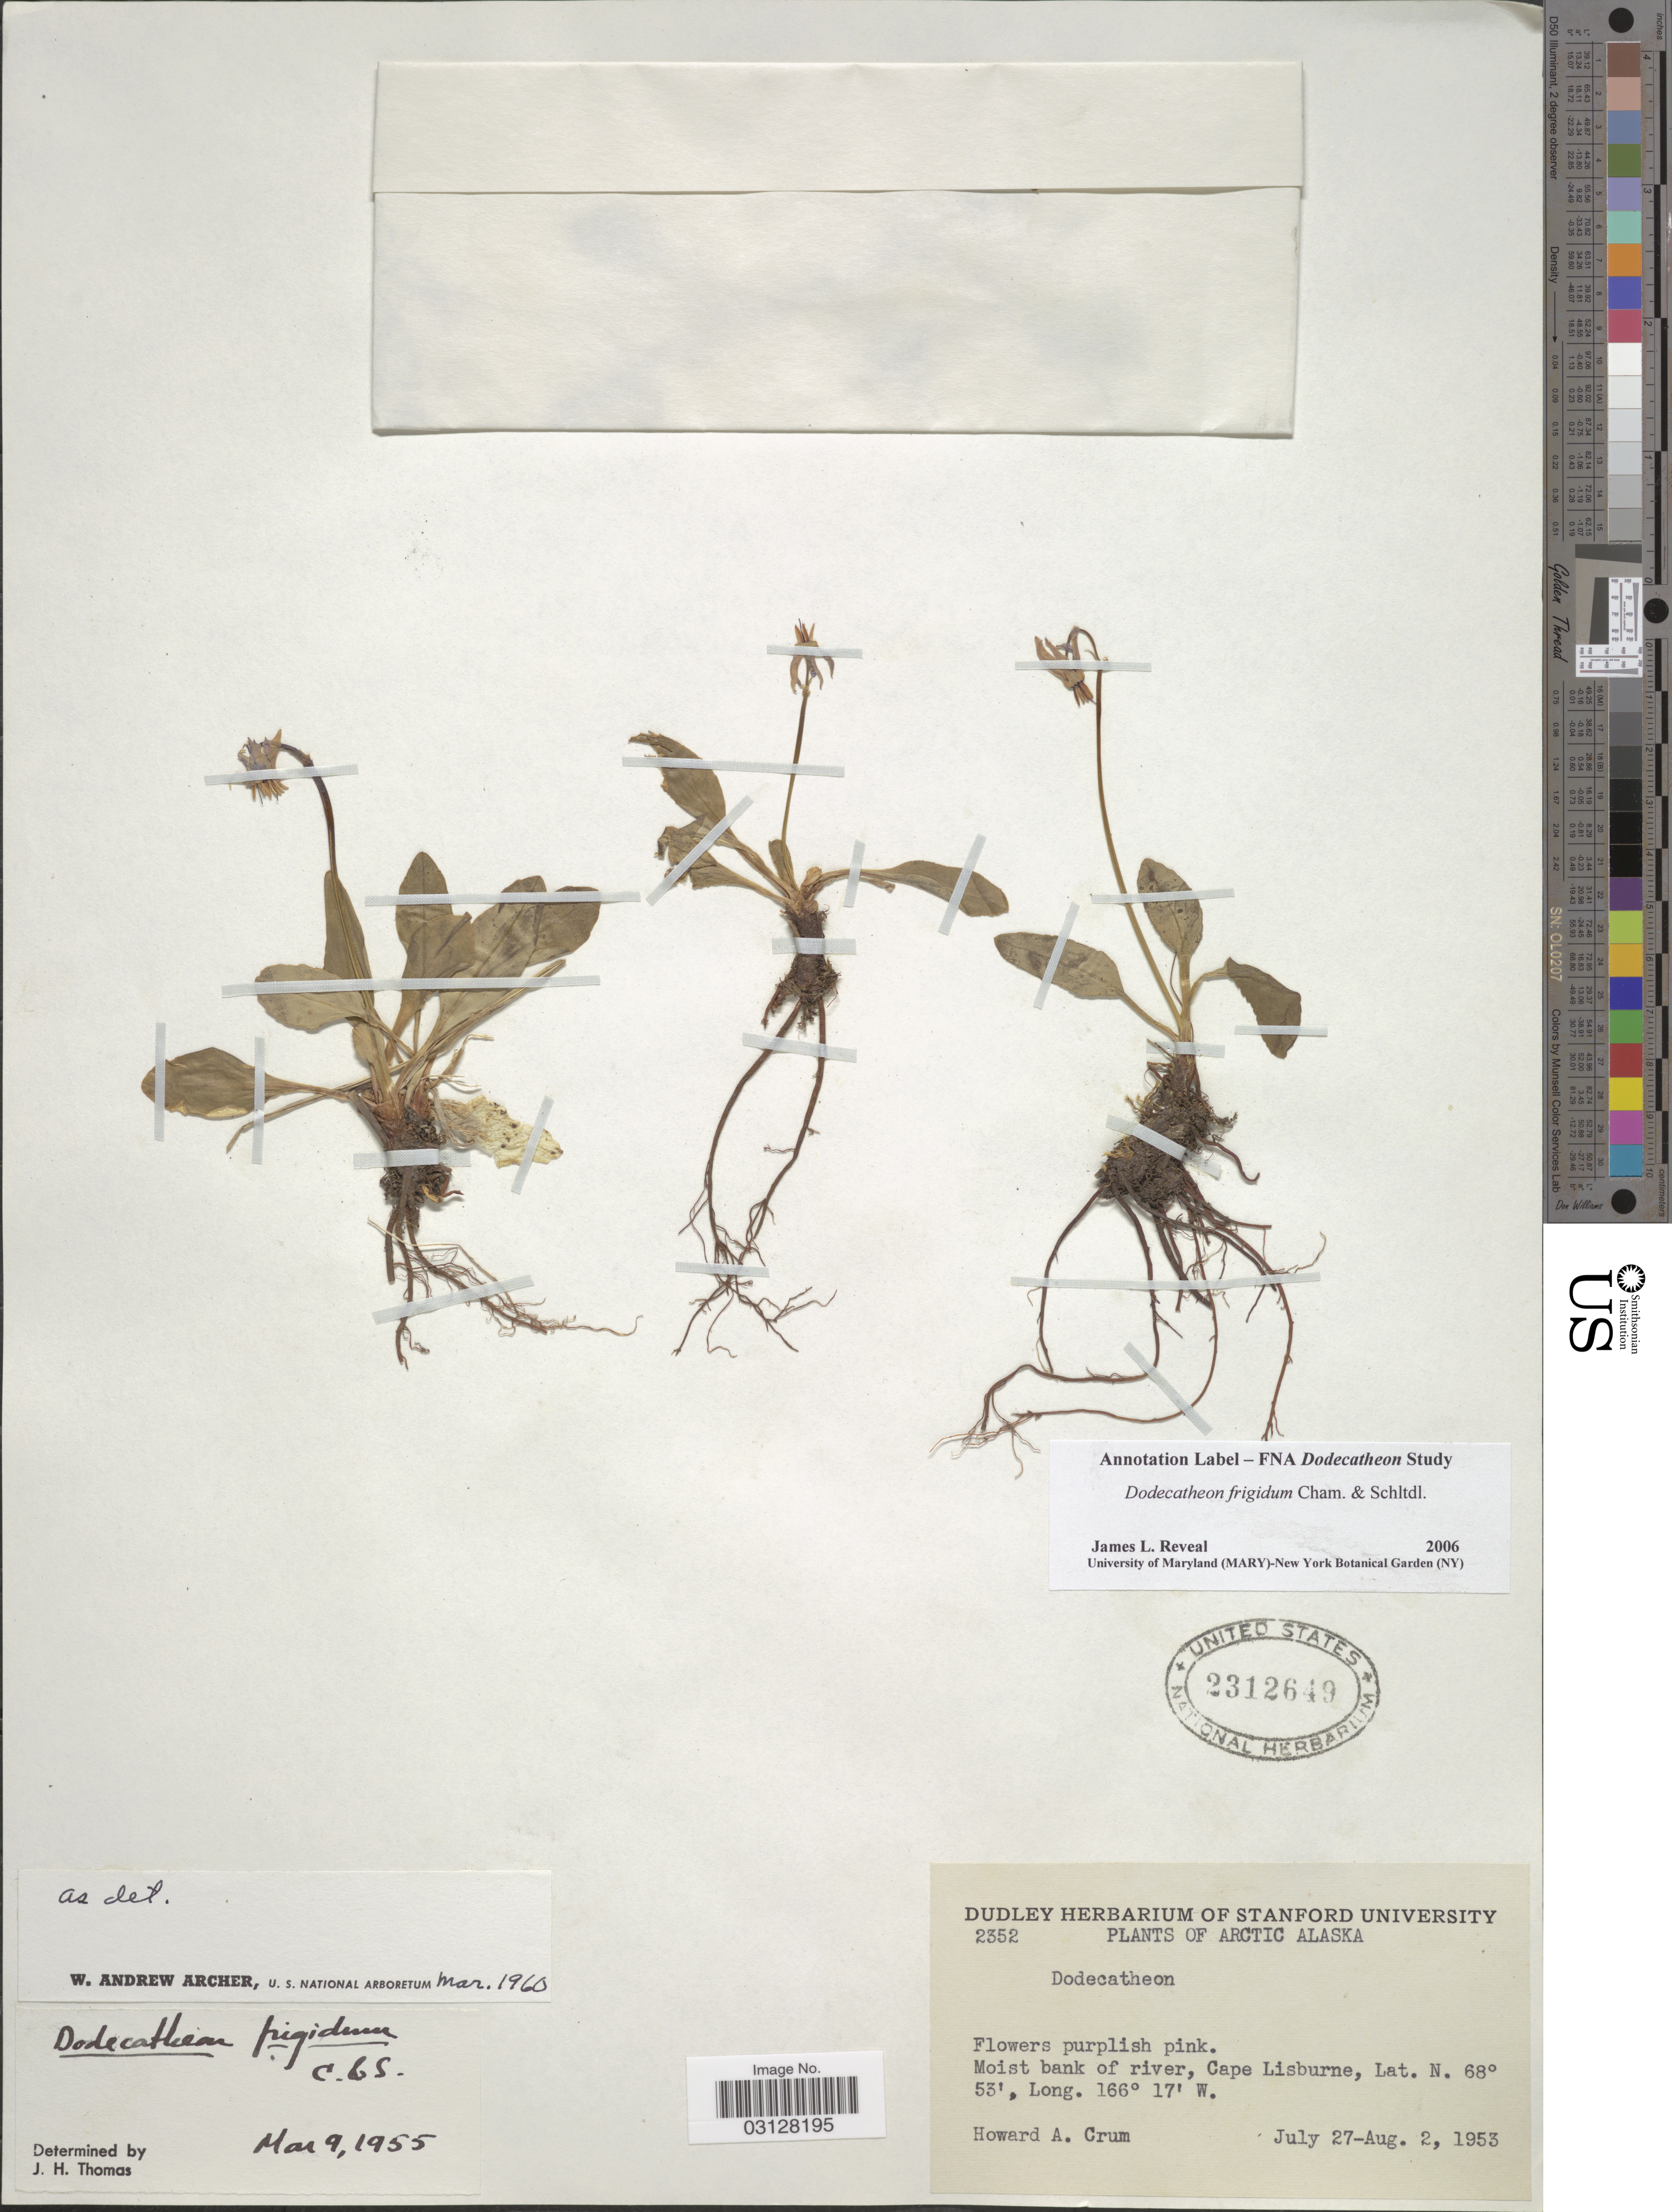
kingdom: Plantae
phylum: Tracheophyta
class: Magnoliopsida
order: Ericales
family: Primulaceae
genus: Dodecatheon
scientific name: Dodecatheon frigidum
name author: Cham. & Schltdl.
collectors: H. A. Crum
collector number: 2352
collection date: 1953-07-27/1953-08-02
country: United States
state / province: Alaska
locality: Arctis Alaska. Moist bank of river, Cape Lisburne.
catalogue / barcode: US 2312649